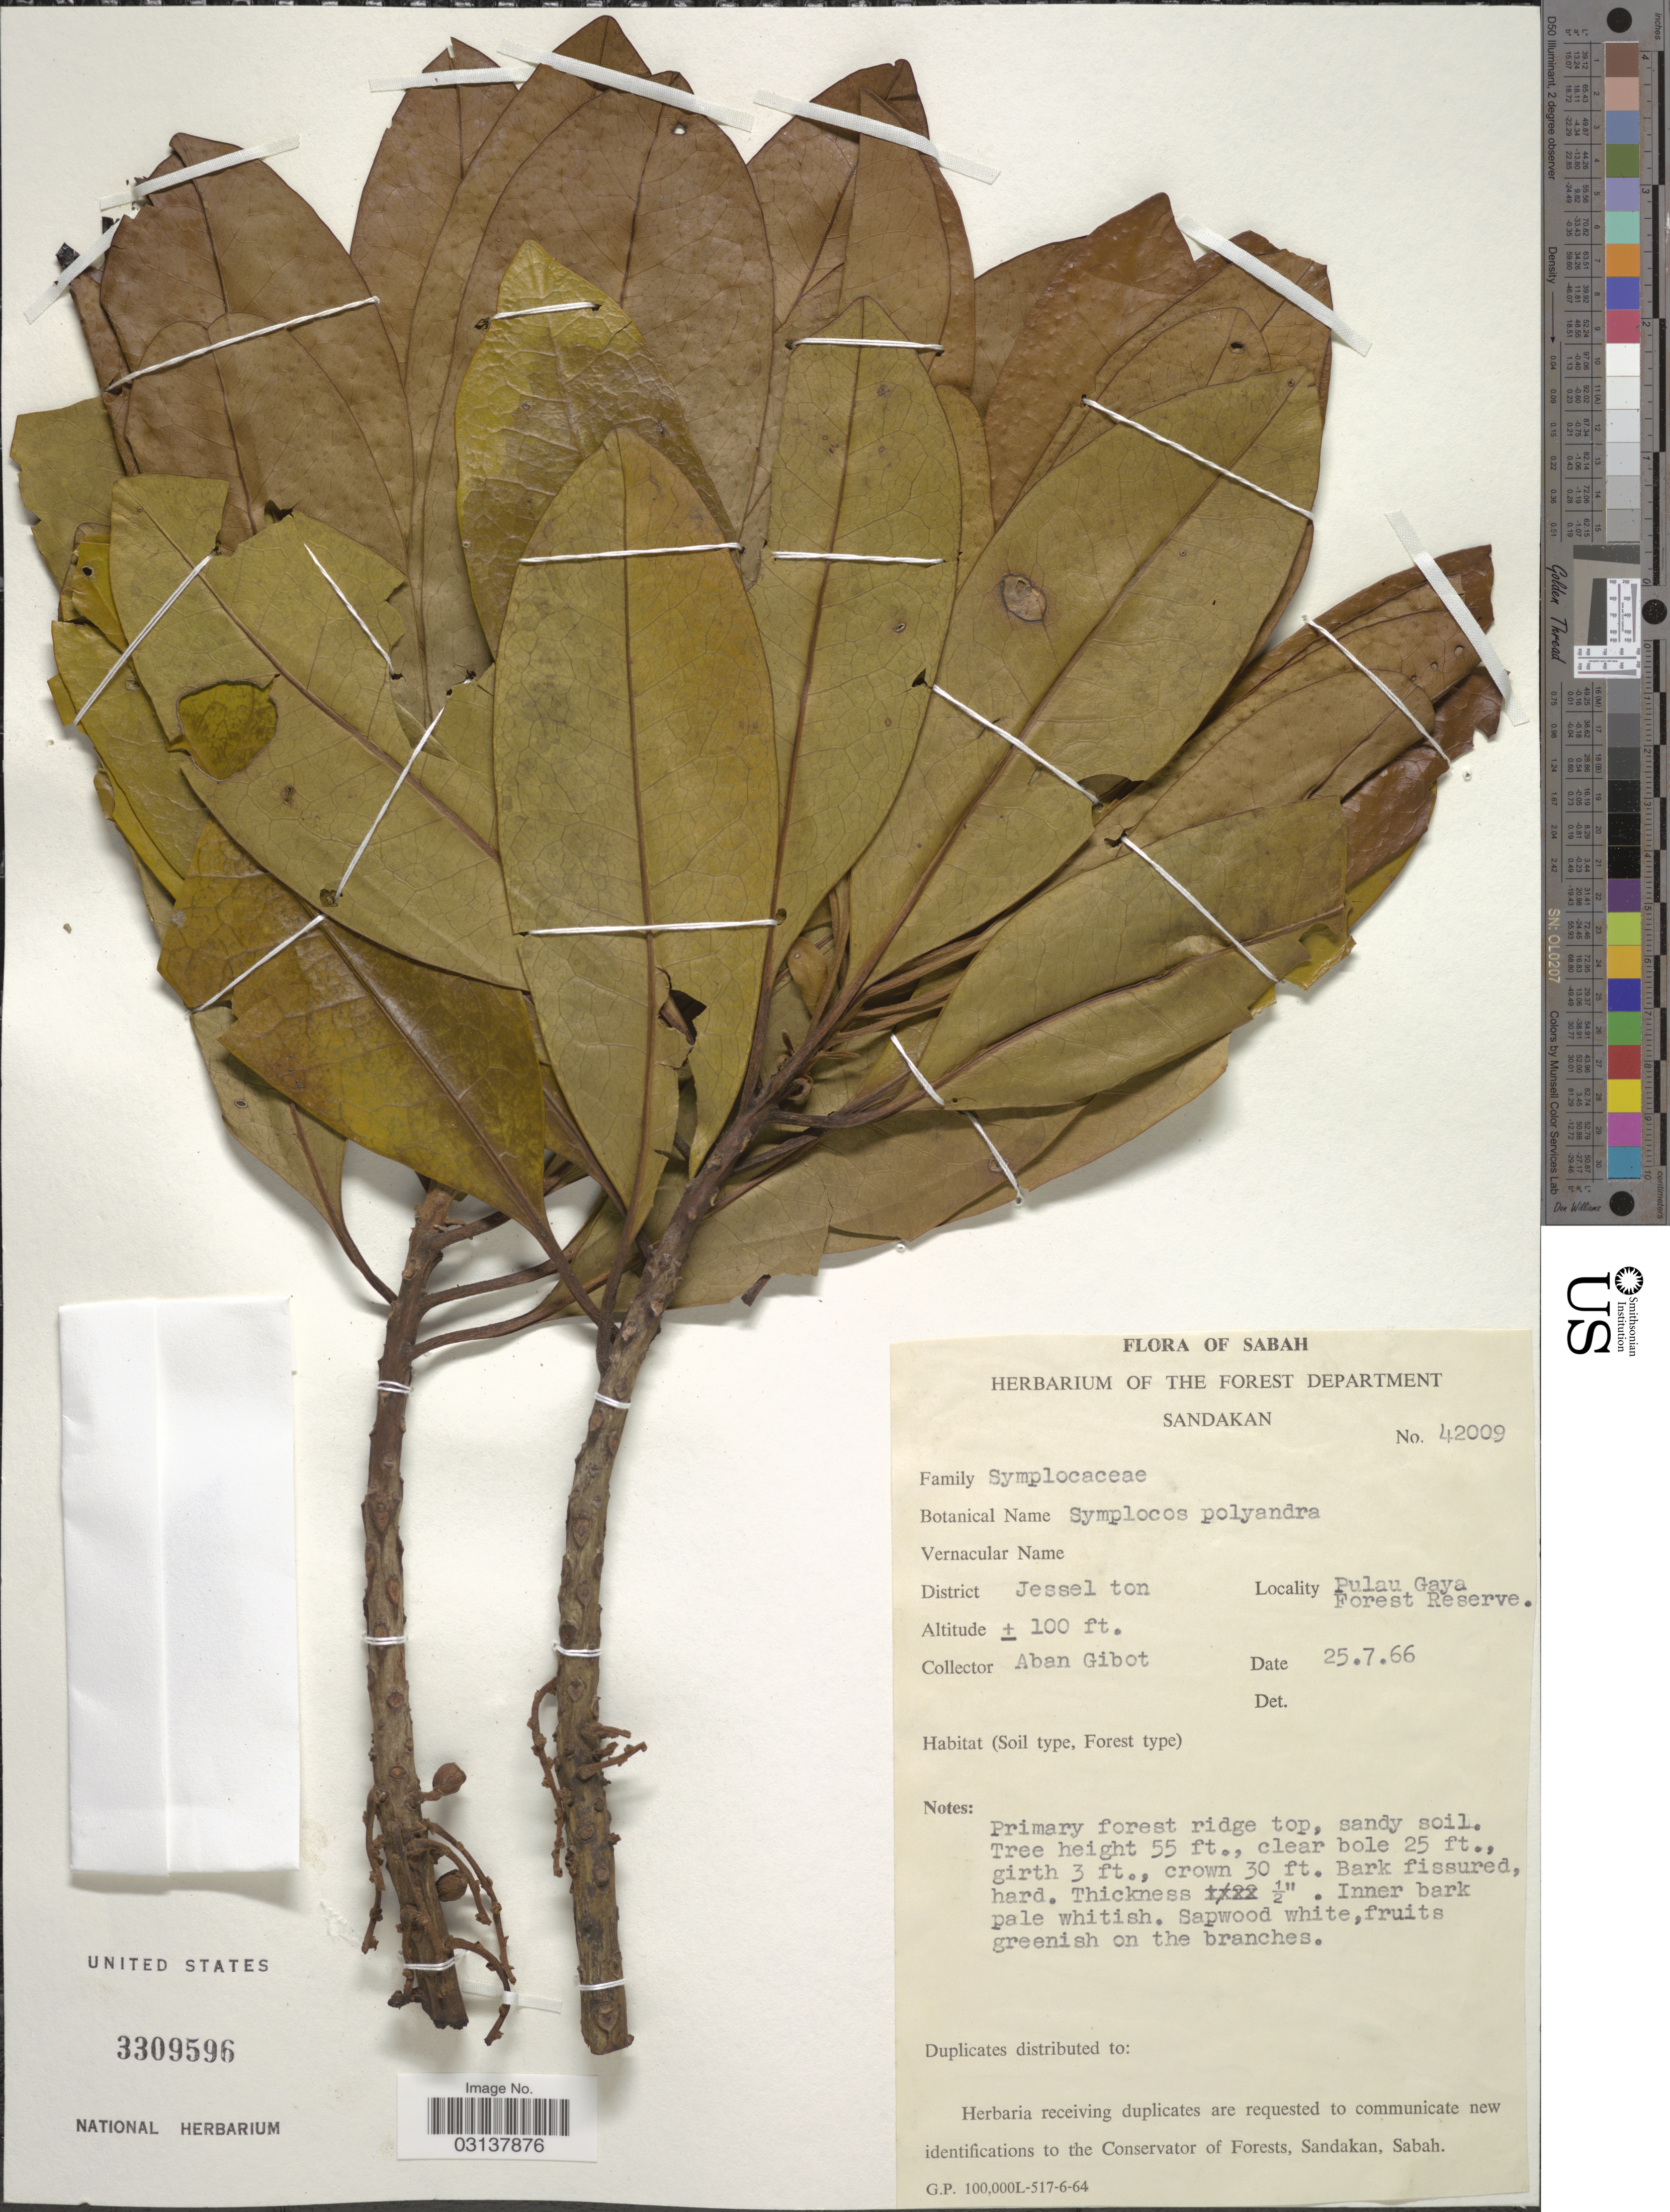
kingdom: Plantae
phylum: Tracheophyta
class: Magnoliopsida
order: Ericales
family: Symplocaceae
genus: Symplocos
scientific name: Symplocos polyandra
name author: (Blanco) Brand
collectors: A. Gibot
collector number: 42009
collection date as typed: Transcribed d/m/y: 25/7/66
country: Malaysia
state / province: Sabah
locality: District Jessel ton. Palau Gaya Forest Reserve.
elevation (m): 30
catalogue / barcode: US 3309596